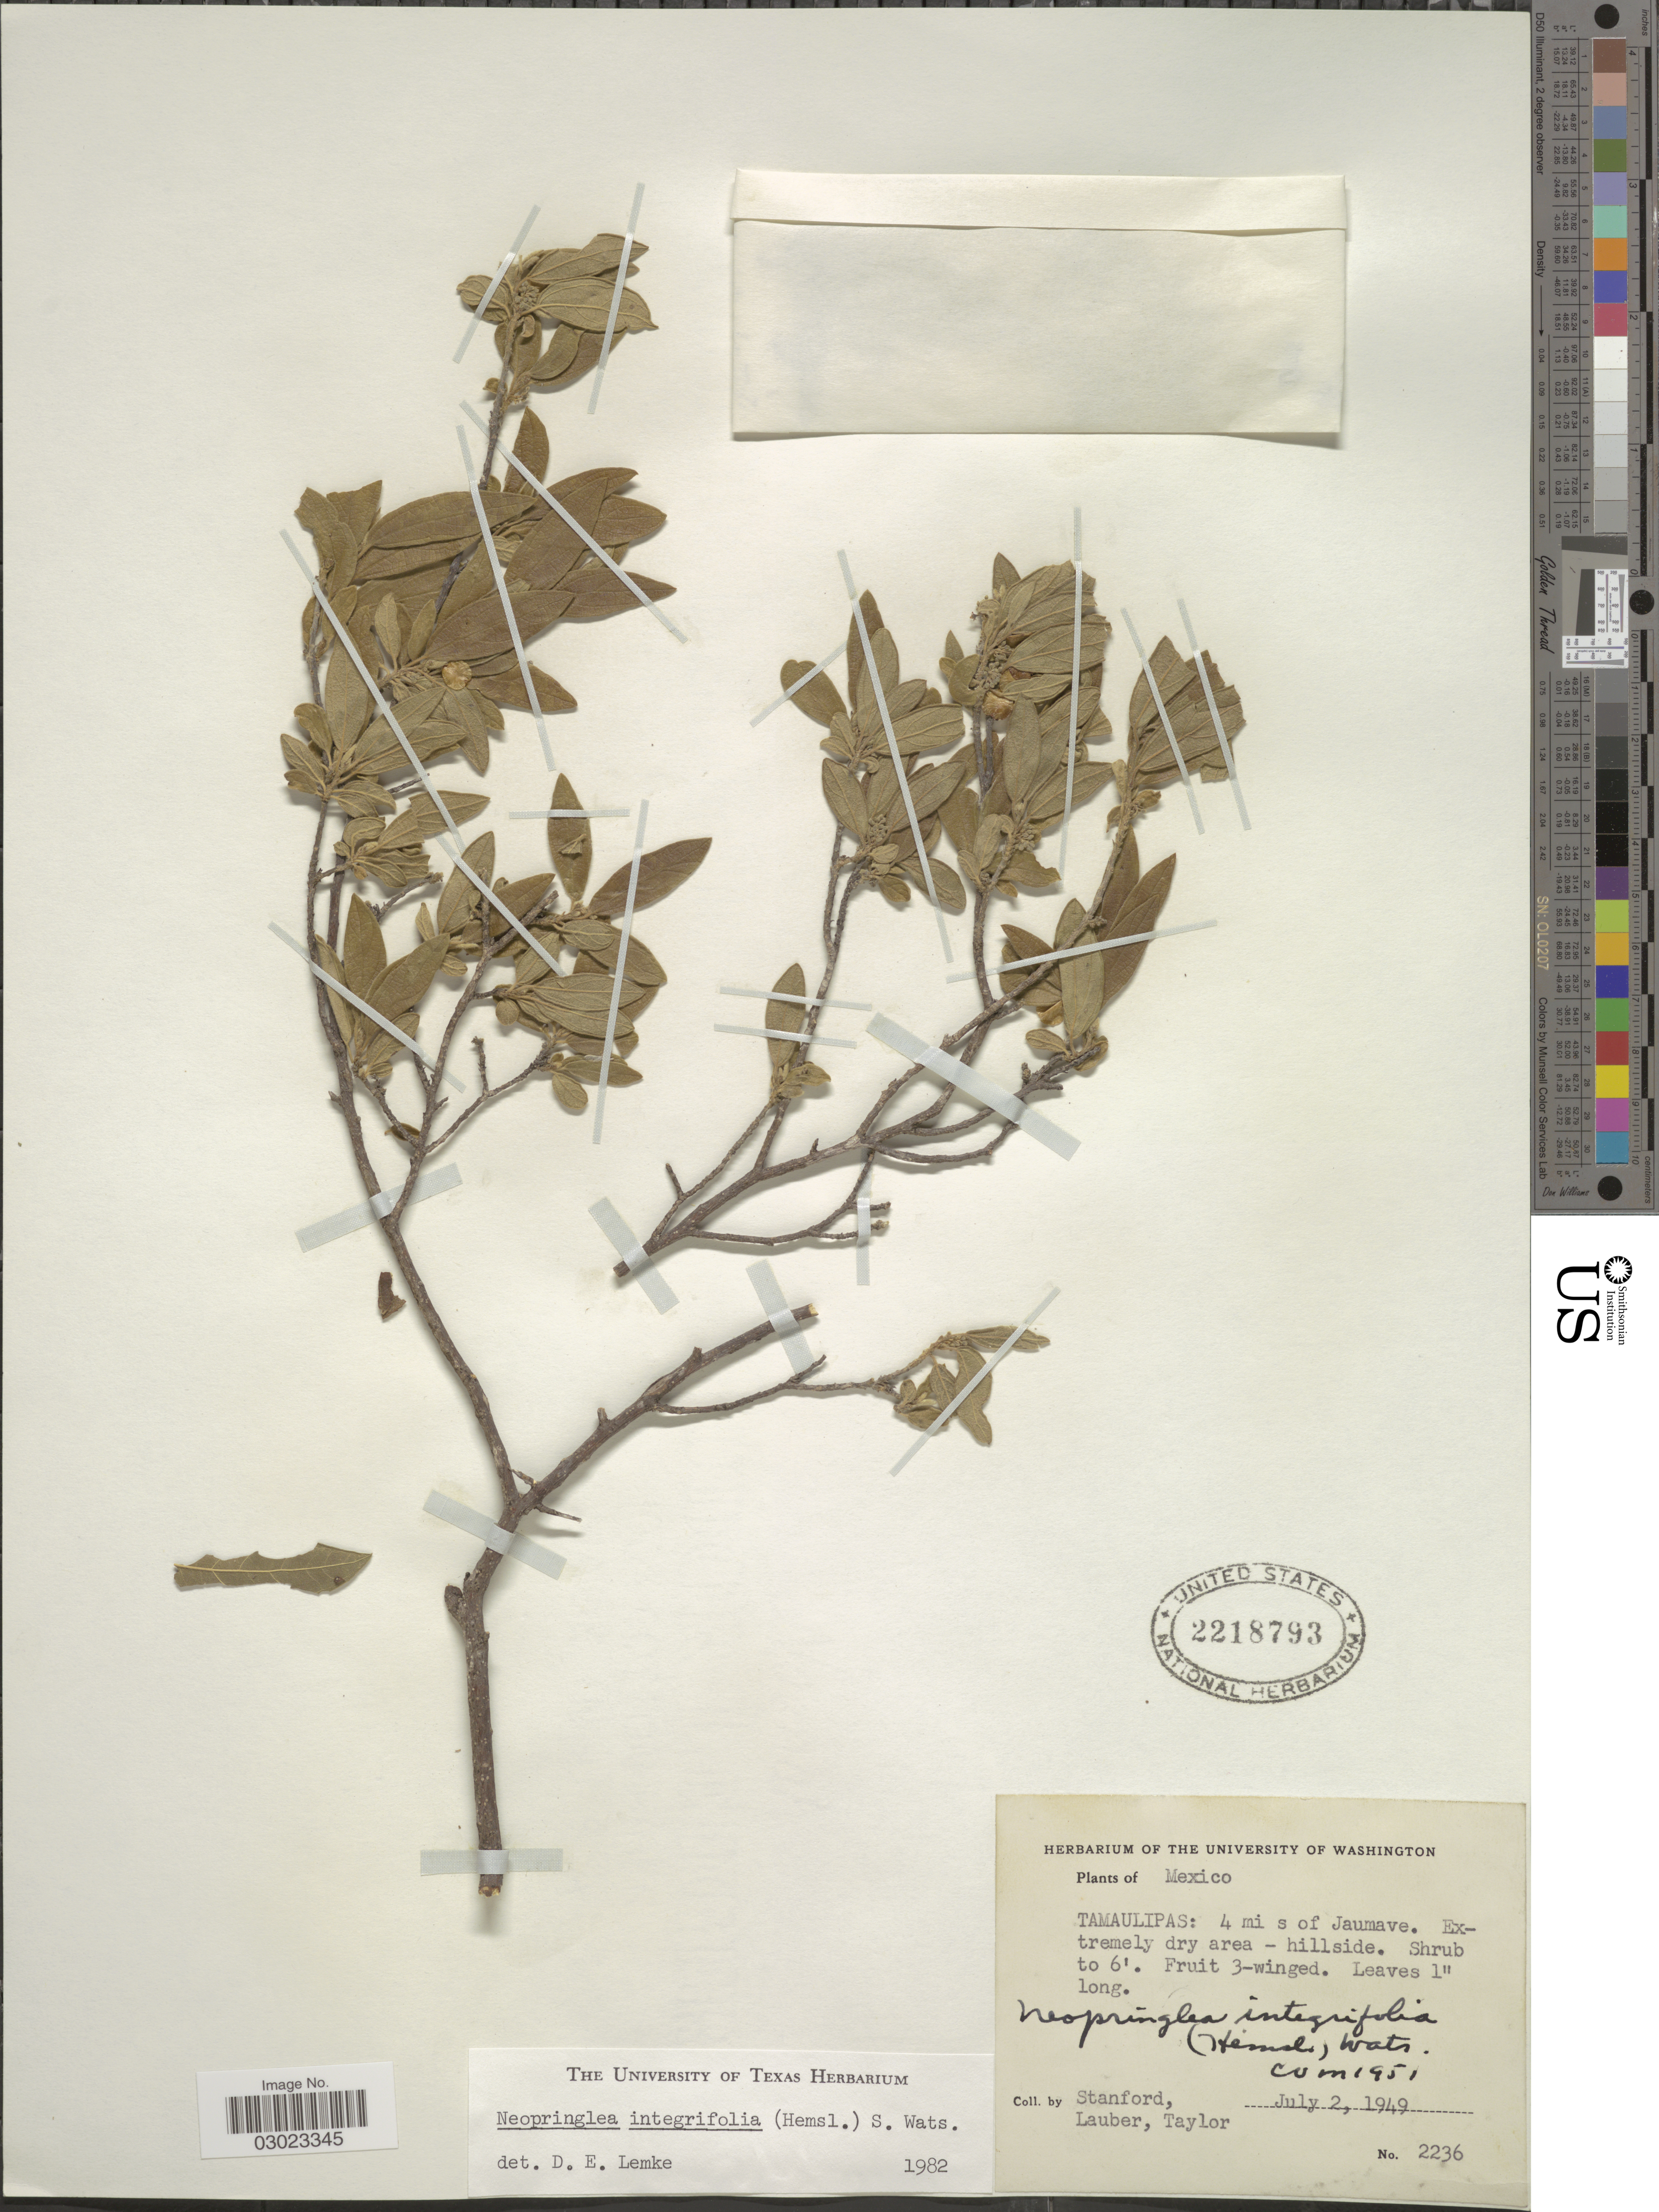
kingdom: Plantae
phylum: Tracheophyta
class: Magnoliopsida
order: Malpighiales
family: Salicaceae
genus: Neopringlea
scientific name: Neopringlea integrifolia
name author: (Hemsl.) S. Watson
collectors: -. Stanford, -. Lauber & -. Taylor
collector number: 2236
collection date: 1949-07-02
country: Mexico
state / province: Tamaulipas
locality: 4 mi s of Jaumave.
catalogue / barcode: US 2218793